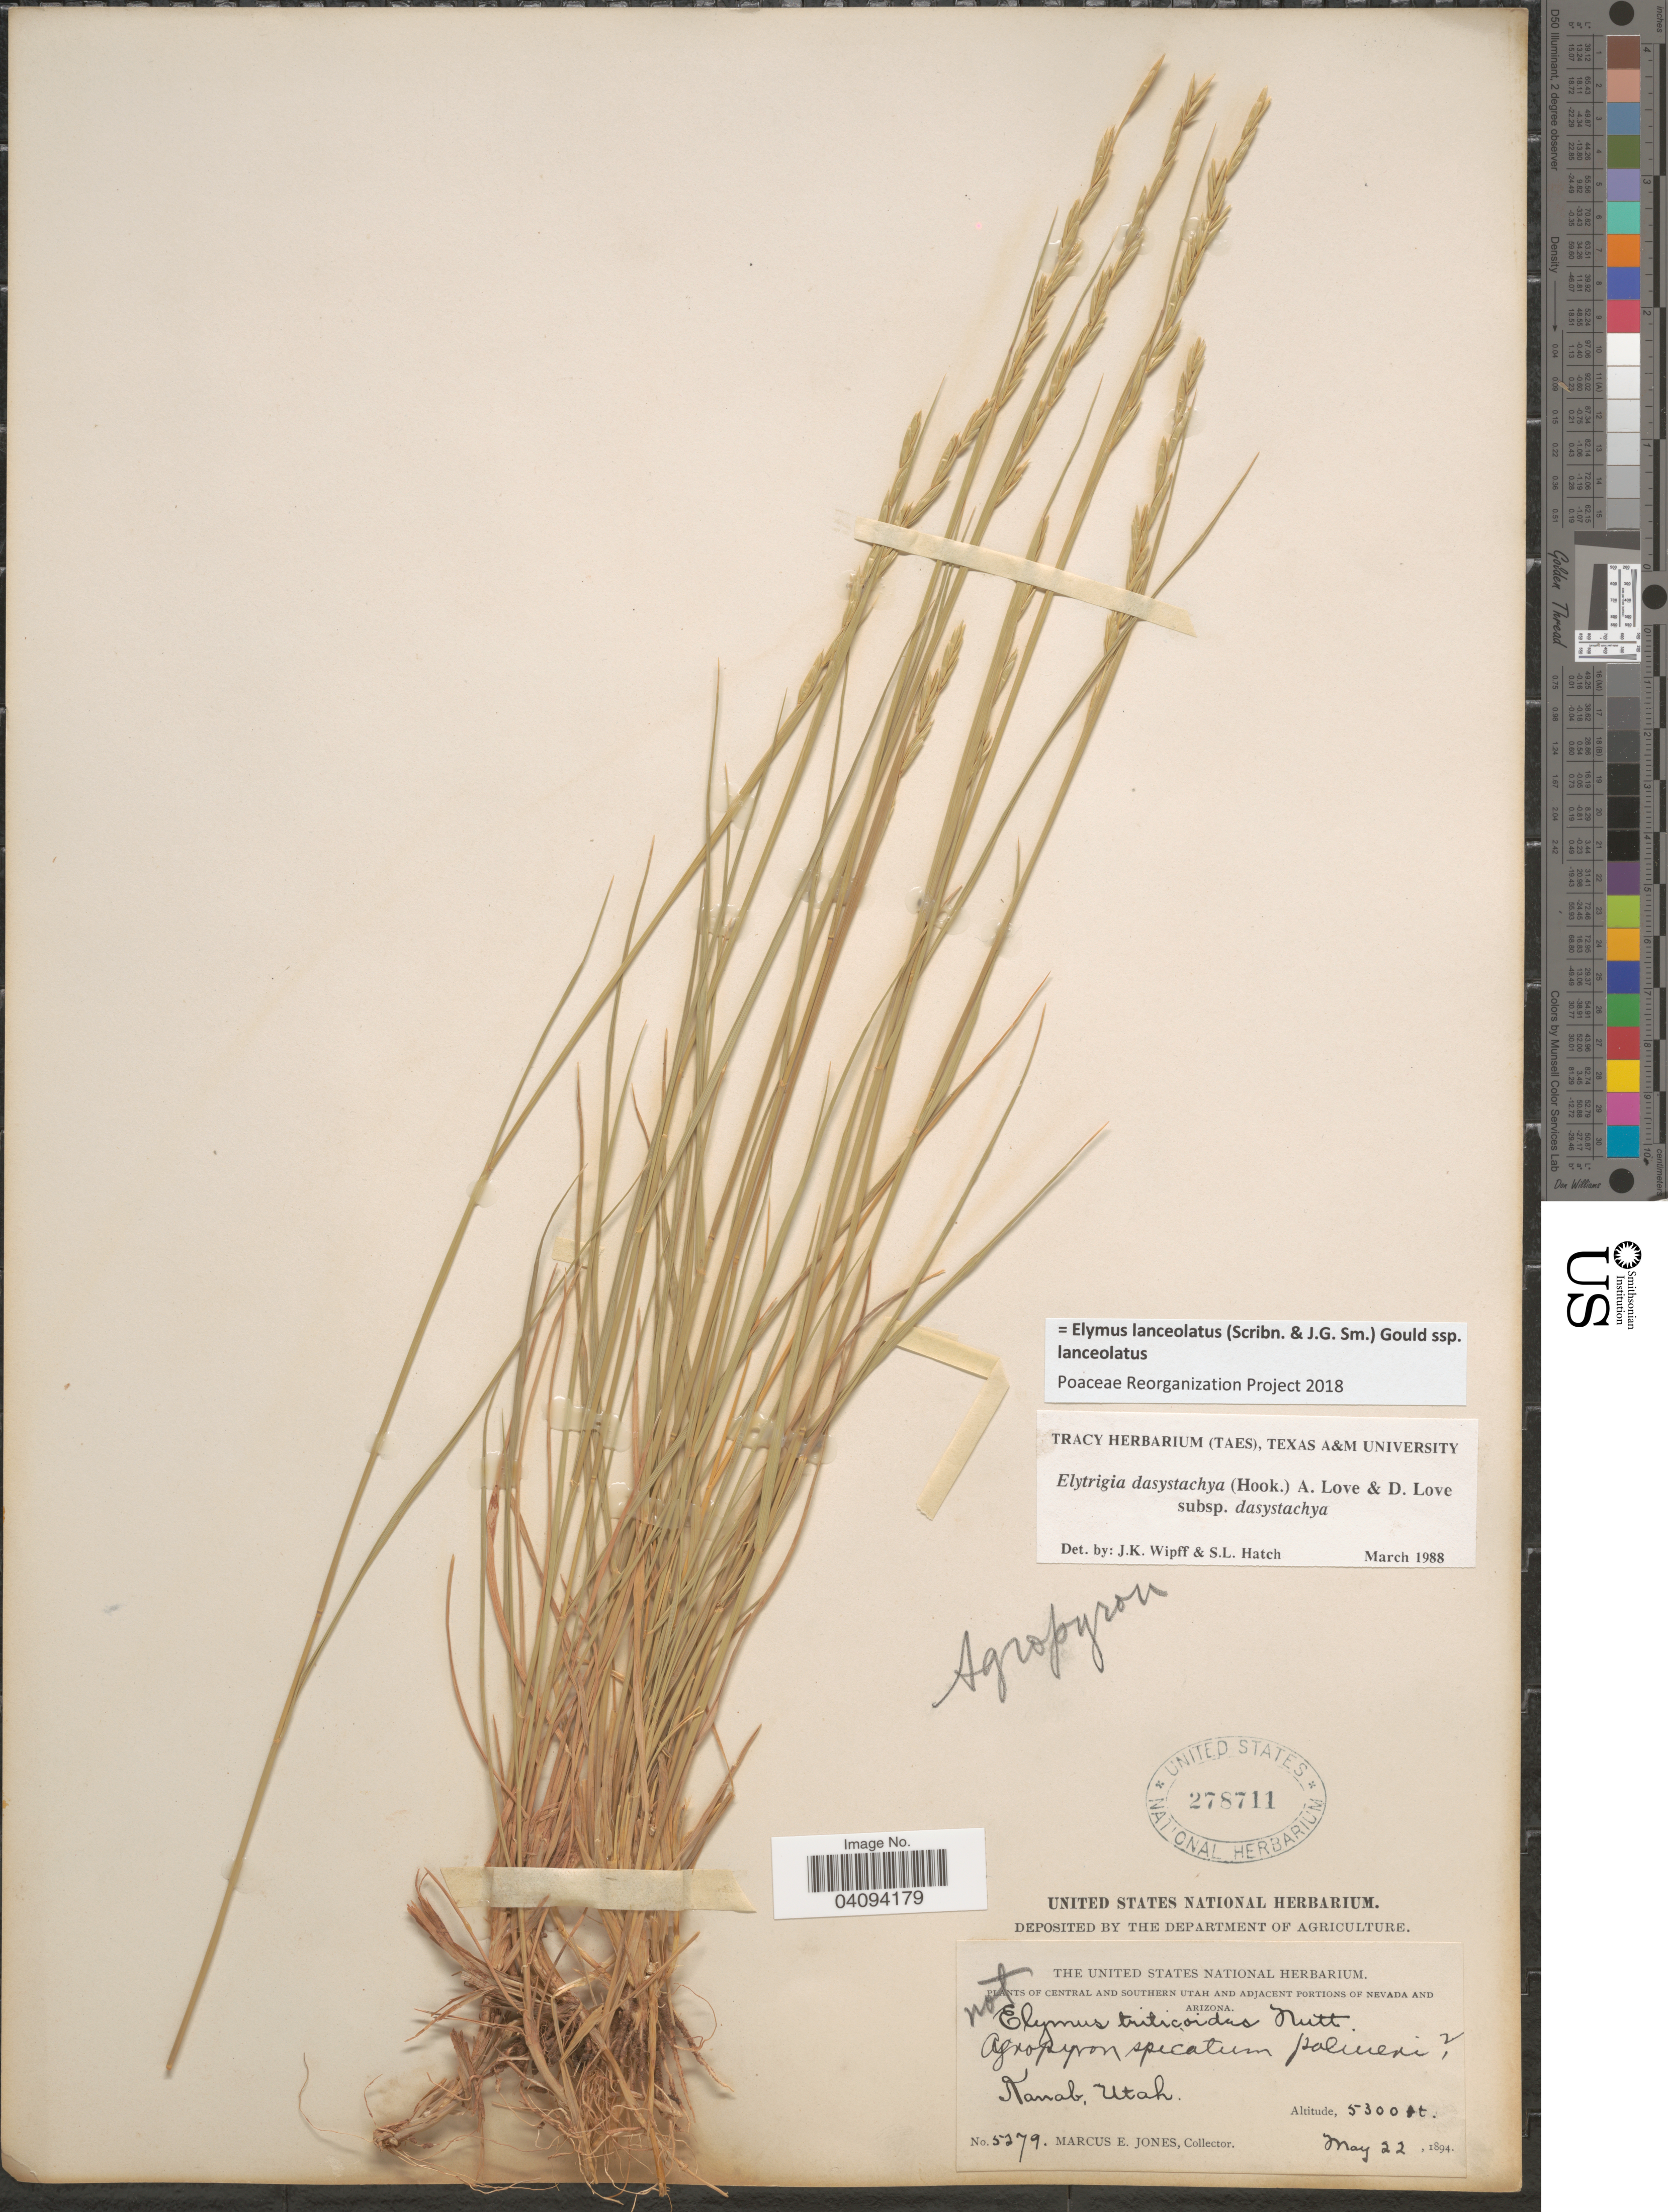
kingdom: Plantae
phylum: Tracheophyta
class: Liliopsida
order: Poales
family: Poaceae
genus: Elymus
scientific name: Elymus lanceolatus subsp. lanceolatus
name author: (Scribn. & J.G. Sm.) Gould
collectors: M. E. Jones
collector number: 5279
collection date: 1894-05-22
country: United States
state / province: Utah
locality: Central and Southern Utah. Kanab.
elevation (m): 1615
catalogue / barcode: US 278711